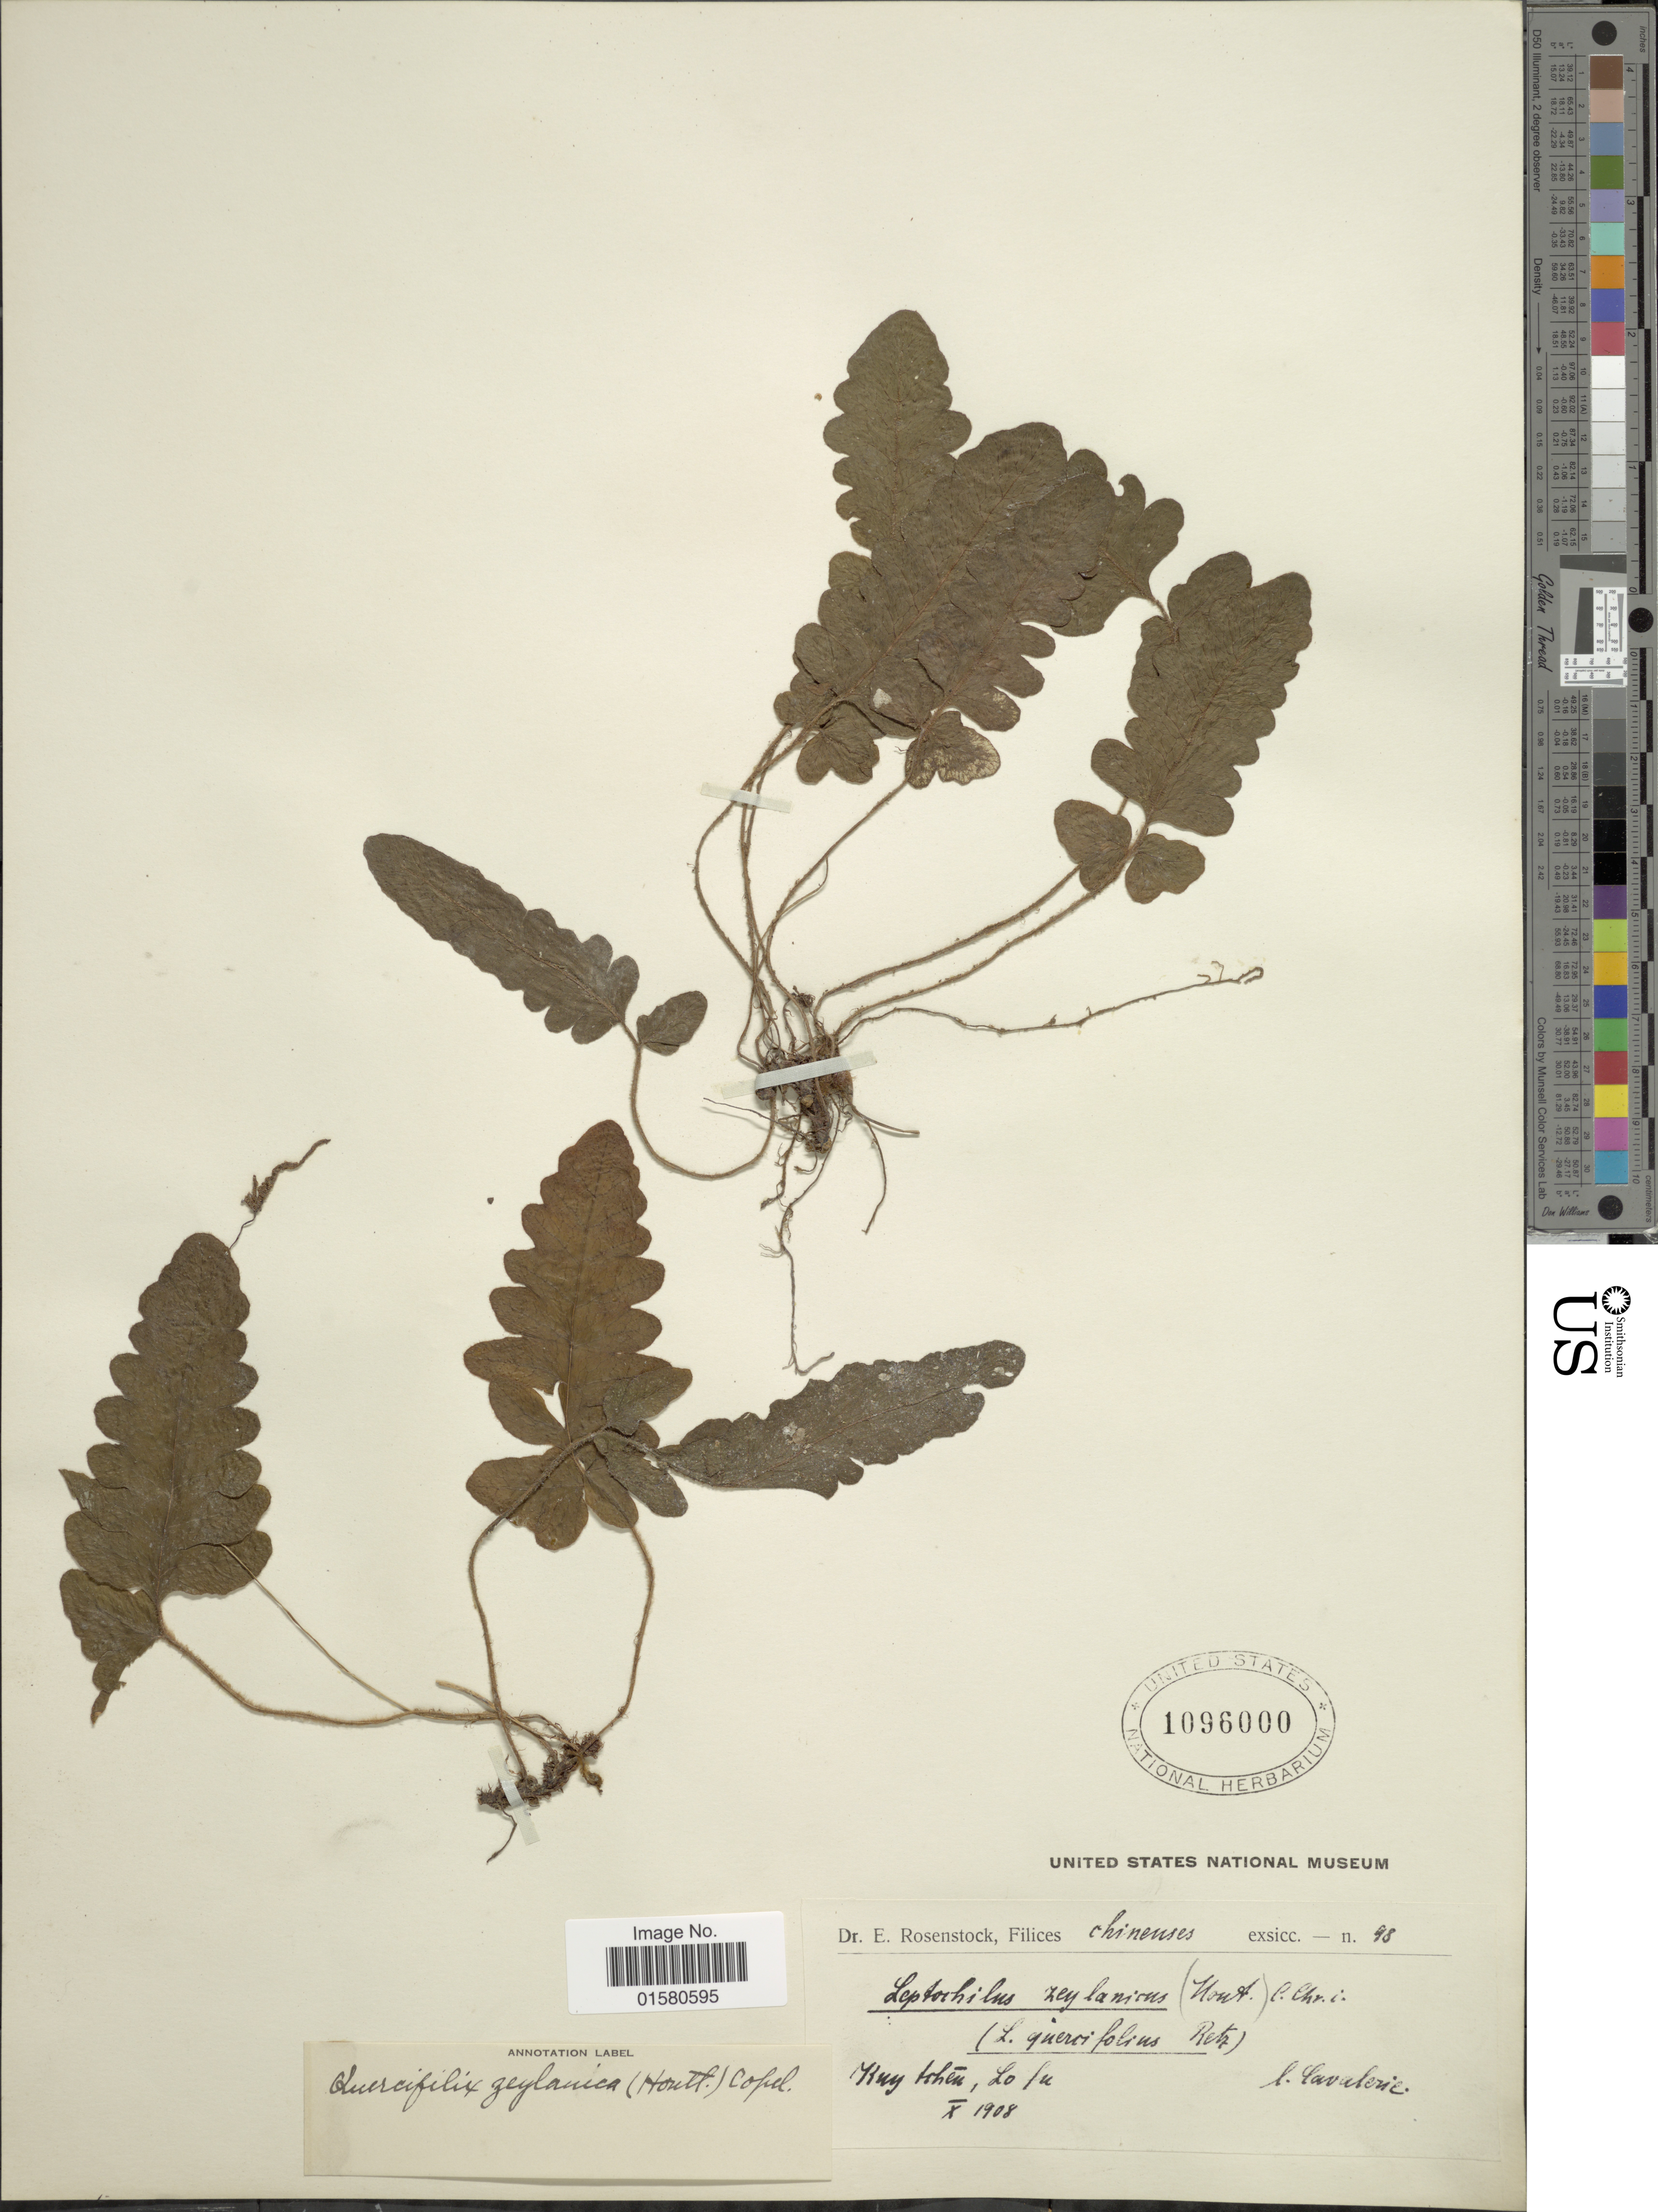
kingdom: Plantae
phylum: Tracheophyta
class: Polypodiopsida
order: Polypodiales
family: Tectariaceae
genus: Tectaria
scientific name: Tectaria zeilanica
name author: (Houtt.) Sledge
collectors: -. Cavalerie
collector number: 98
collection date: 1908-10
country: China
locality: Kny Teleu, Lo fu [interpreted]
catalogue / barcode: US 1096000